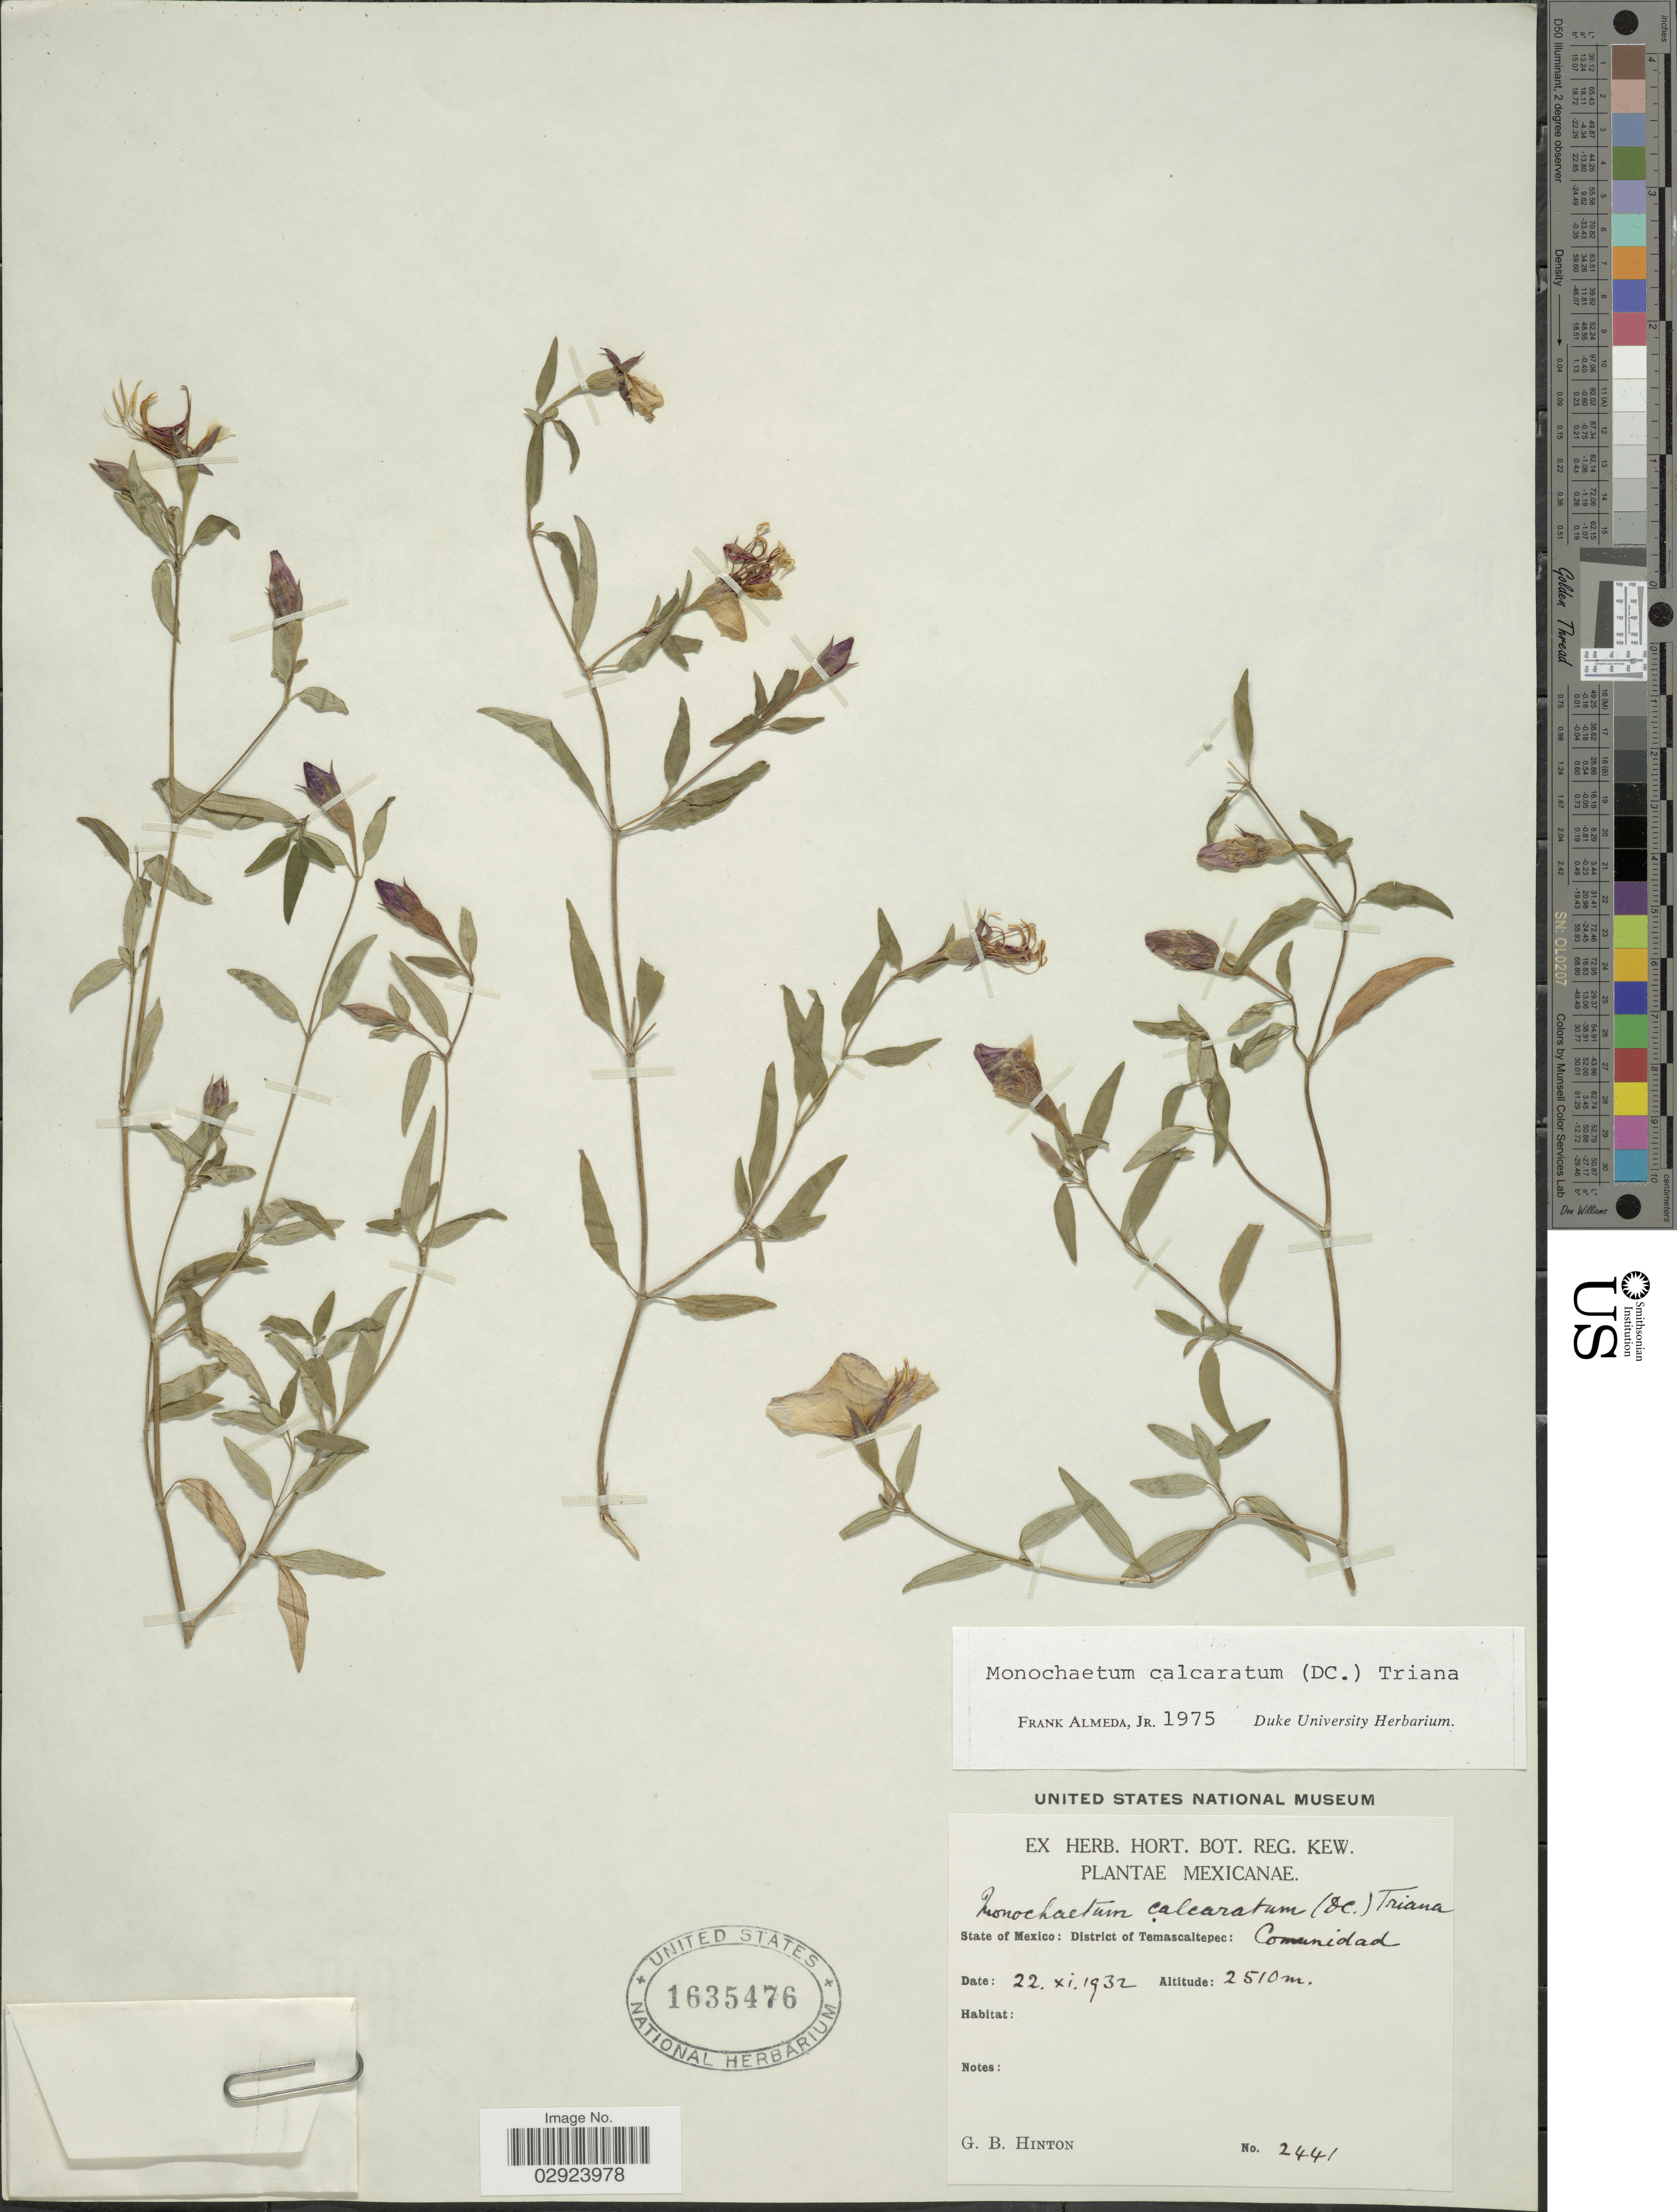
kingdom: Plantae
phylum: Tracheophyta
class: Magnoliopsida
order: Myrtales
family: Melastomataceae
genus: Monochaetum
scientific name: Monochaetum calcaratum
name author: (DC.) Triana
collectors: G. B. Hinton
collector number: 2441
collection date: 1932-11-22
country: Mexico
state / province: México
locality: District of Temascaltepec: Comunidad.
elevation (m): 2510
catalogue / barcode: US 1635476